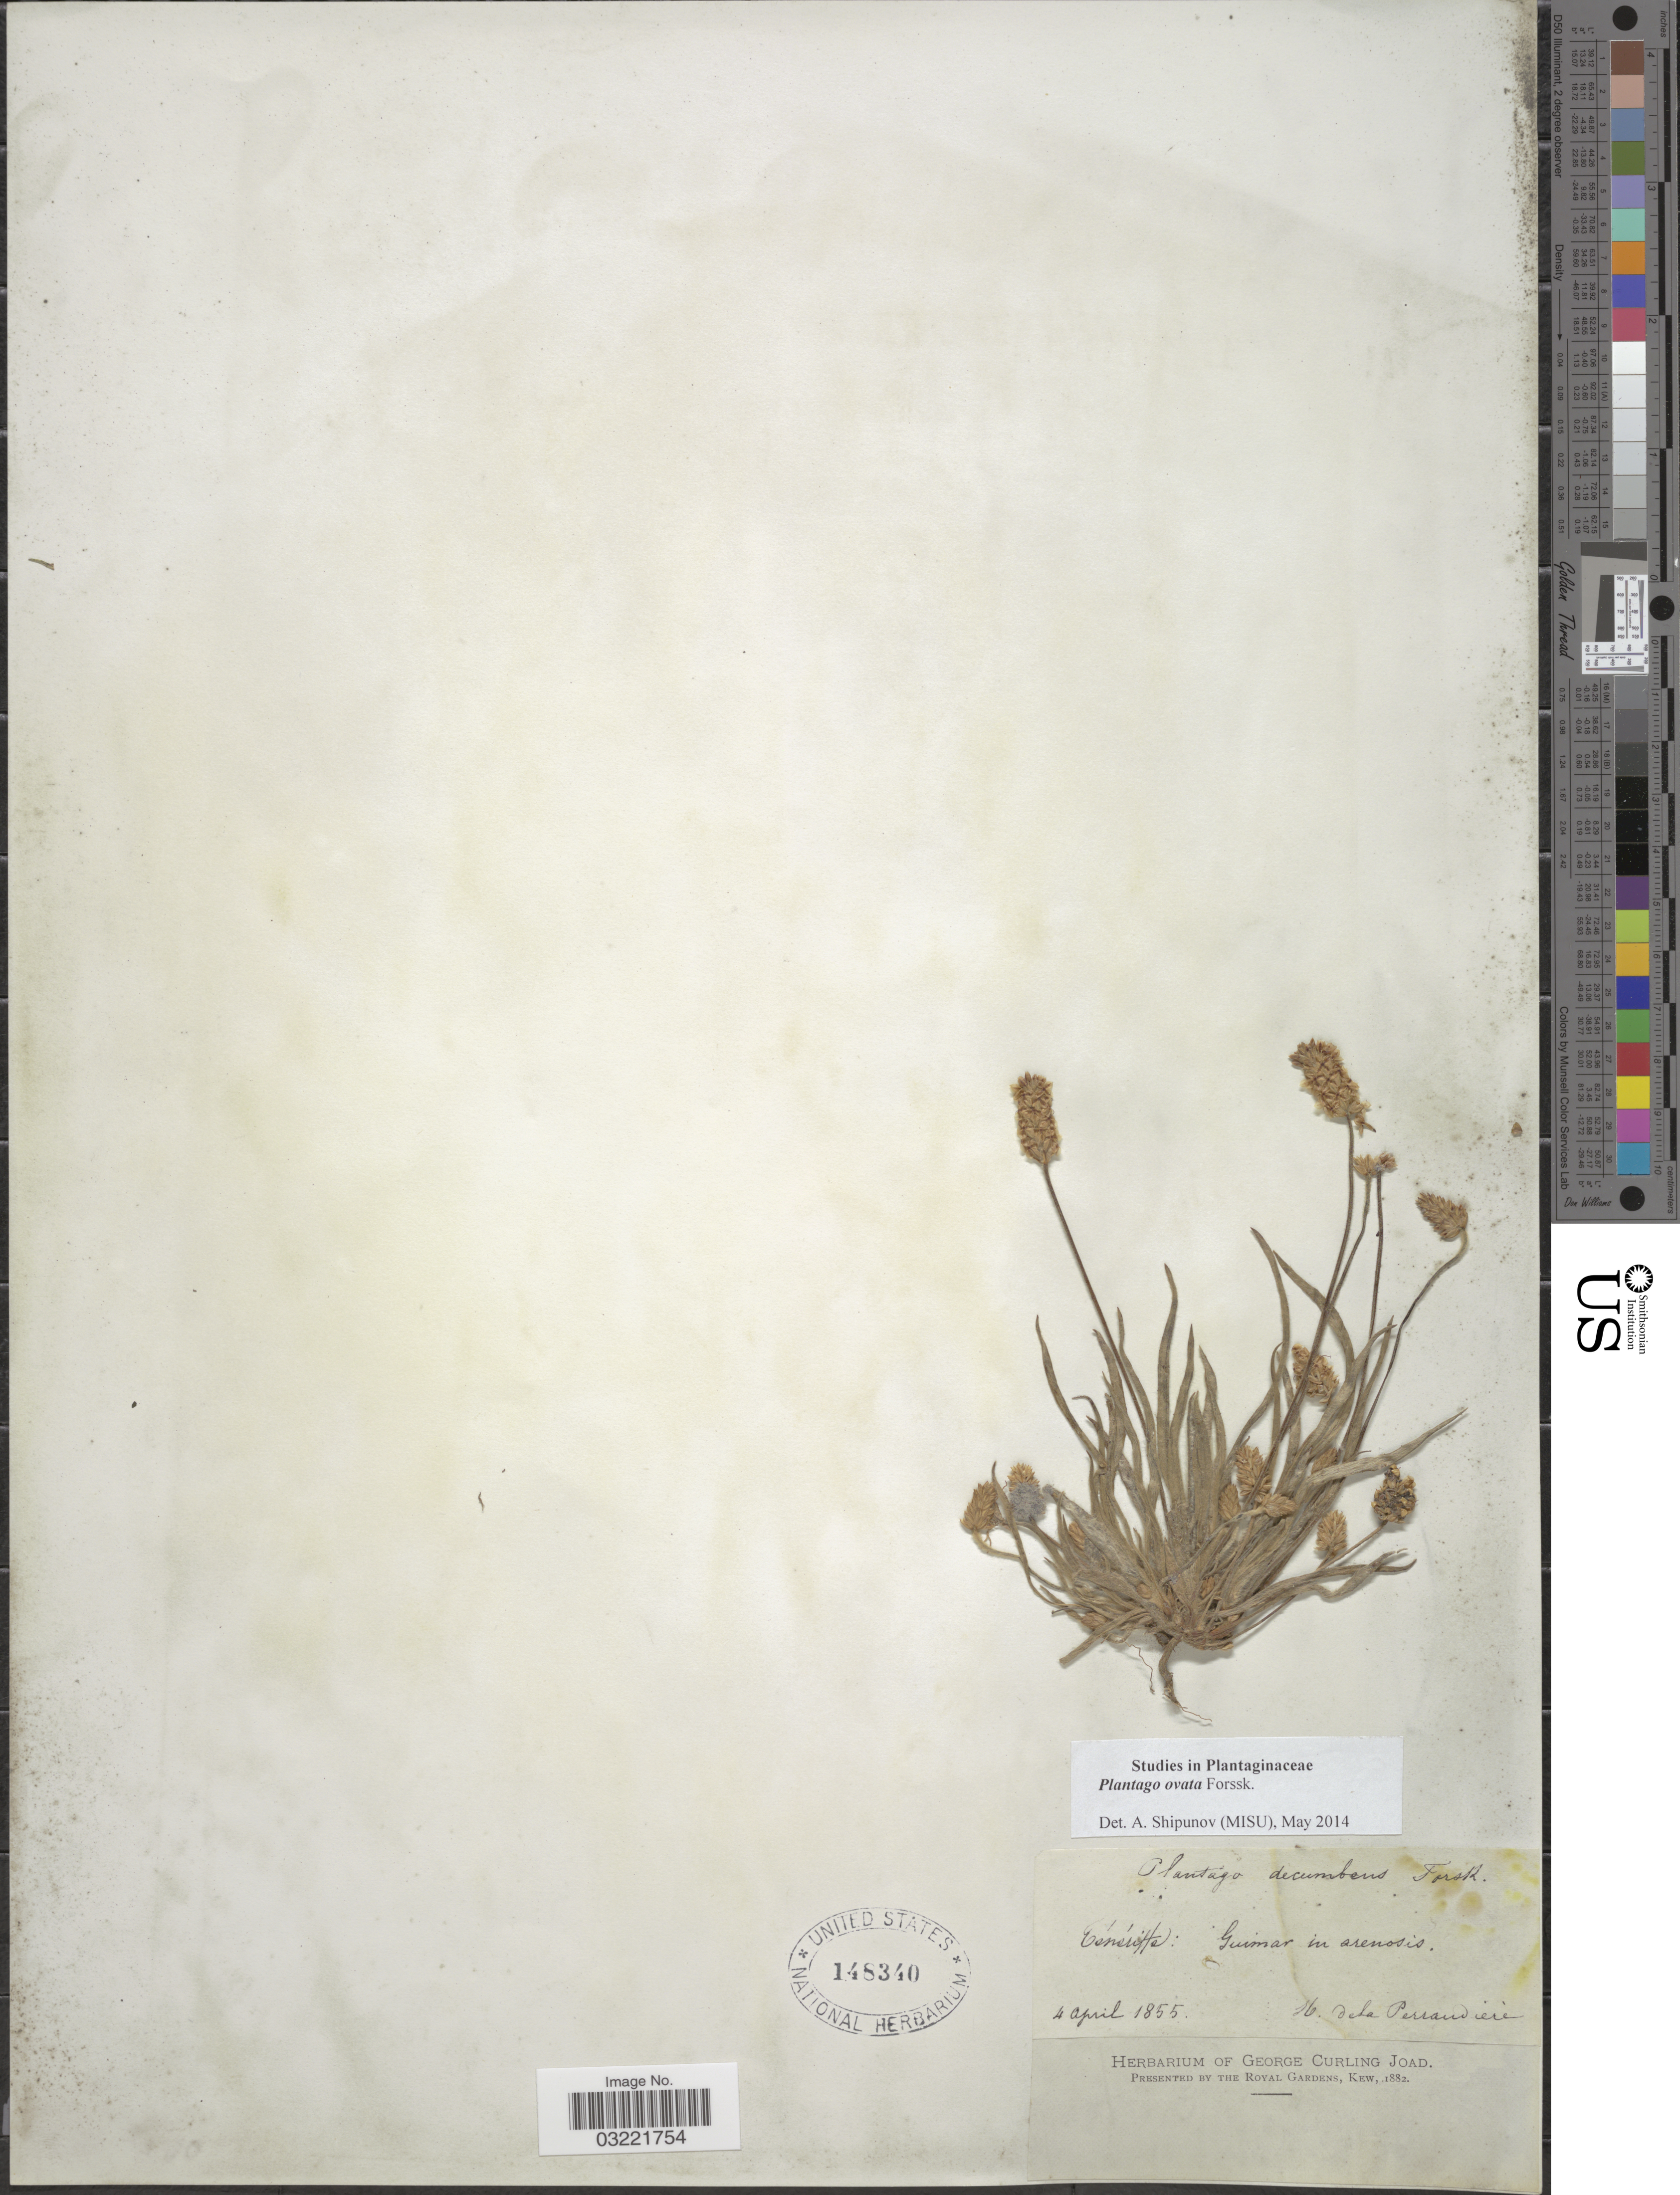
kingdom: Plantae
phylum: Tracheophyta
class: Magnoliopsida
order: Lamiales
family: Plantaginaceae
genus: Plantago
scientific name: Plantago ovata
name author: Forssk.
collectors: H. De la Perrandière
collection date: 1855-04-04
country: Spain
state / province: Canarias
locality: Ténériffe: Guimar in arenosis.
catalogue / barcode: US 148340